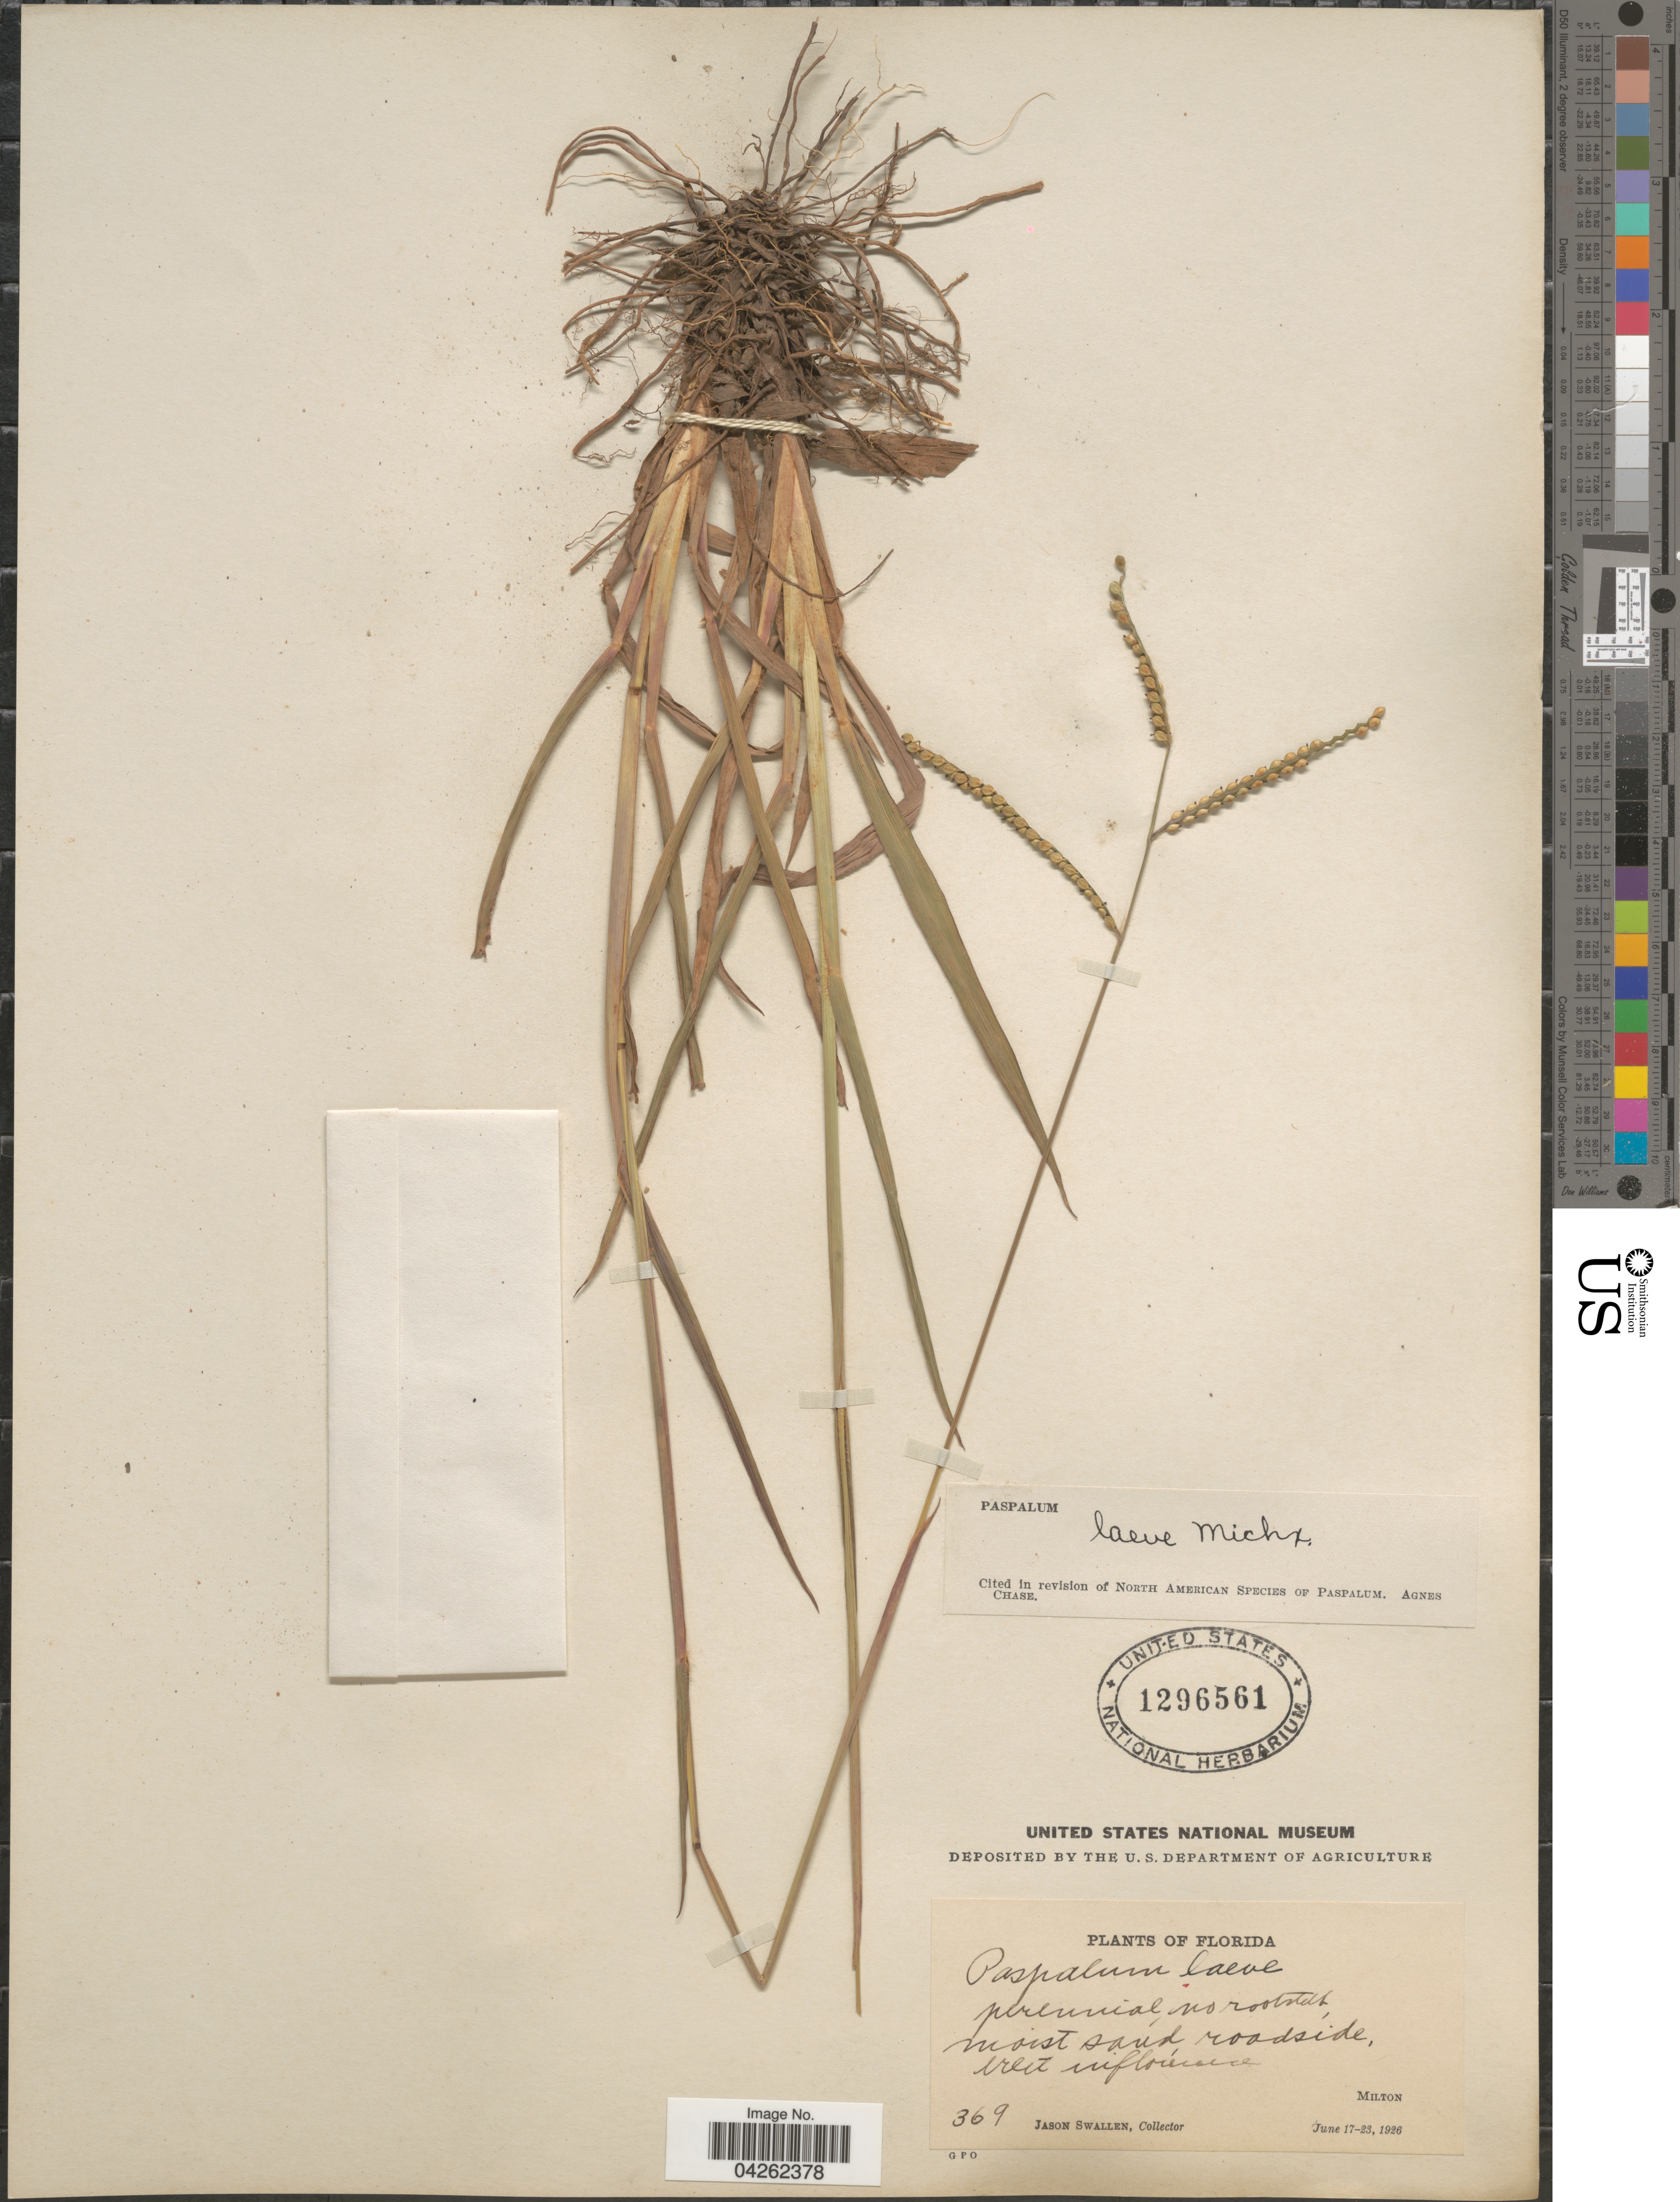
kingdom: Plantae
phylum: Tracheophyta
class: Liliopsida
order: Poales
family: Poaceae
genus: Paspalum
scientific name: Paspalum laeve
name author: Michx.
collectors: J. R. Swallen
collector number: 369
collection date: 1926-06-17/1926-06-23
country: United States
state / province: Florida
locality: Moist sand roadside. Milton.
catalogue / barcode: US 1296561